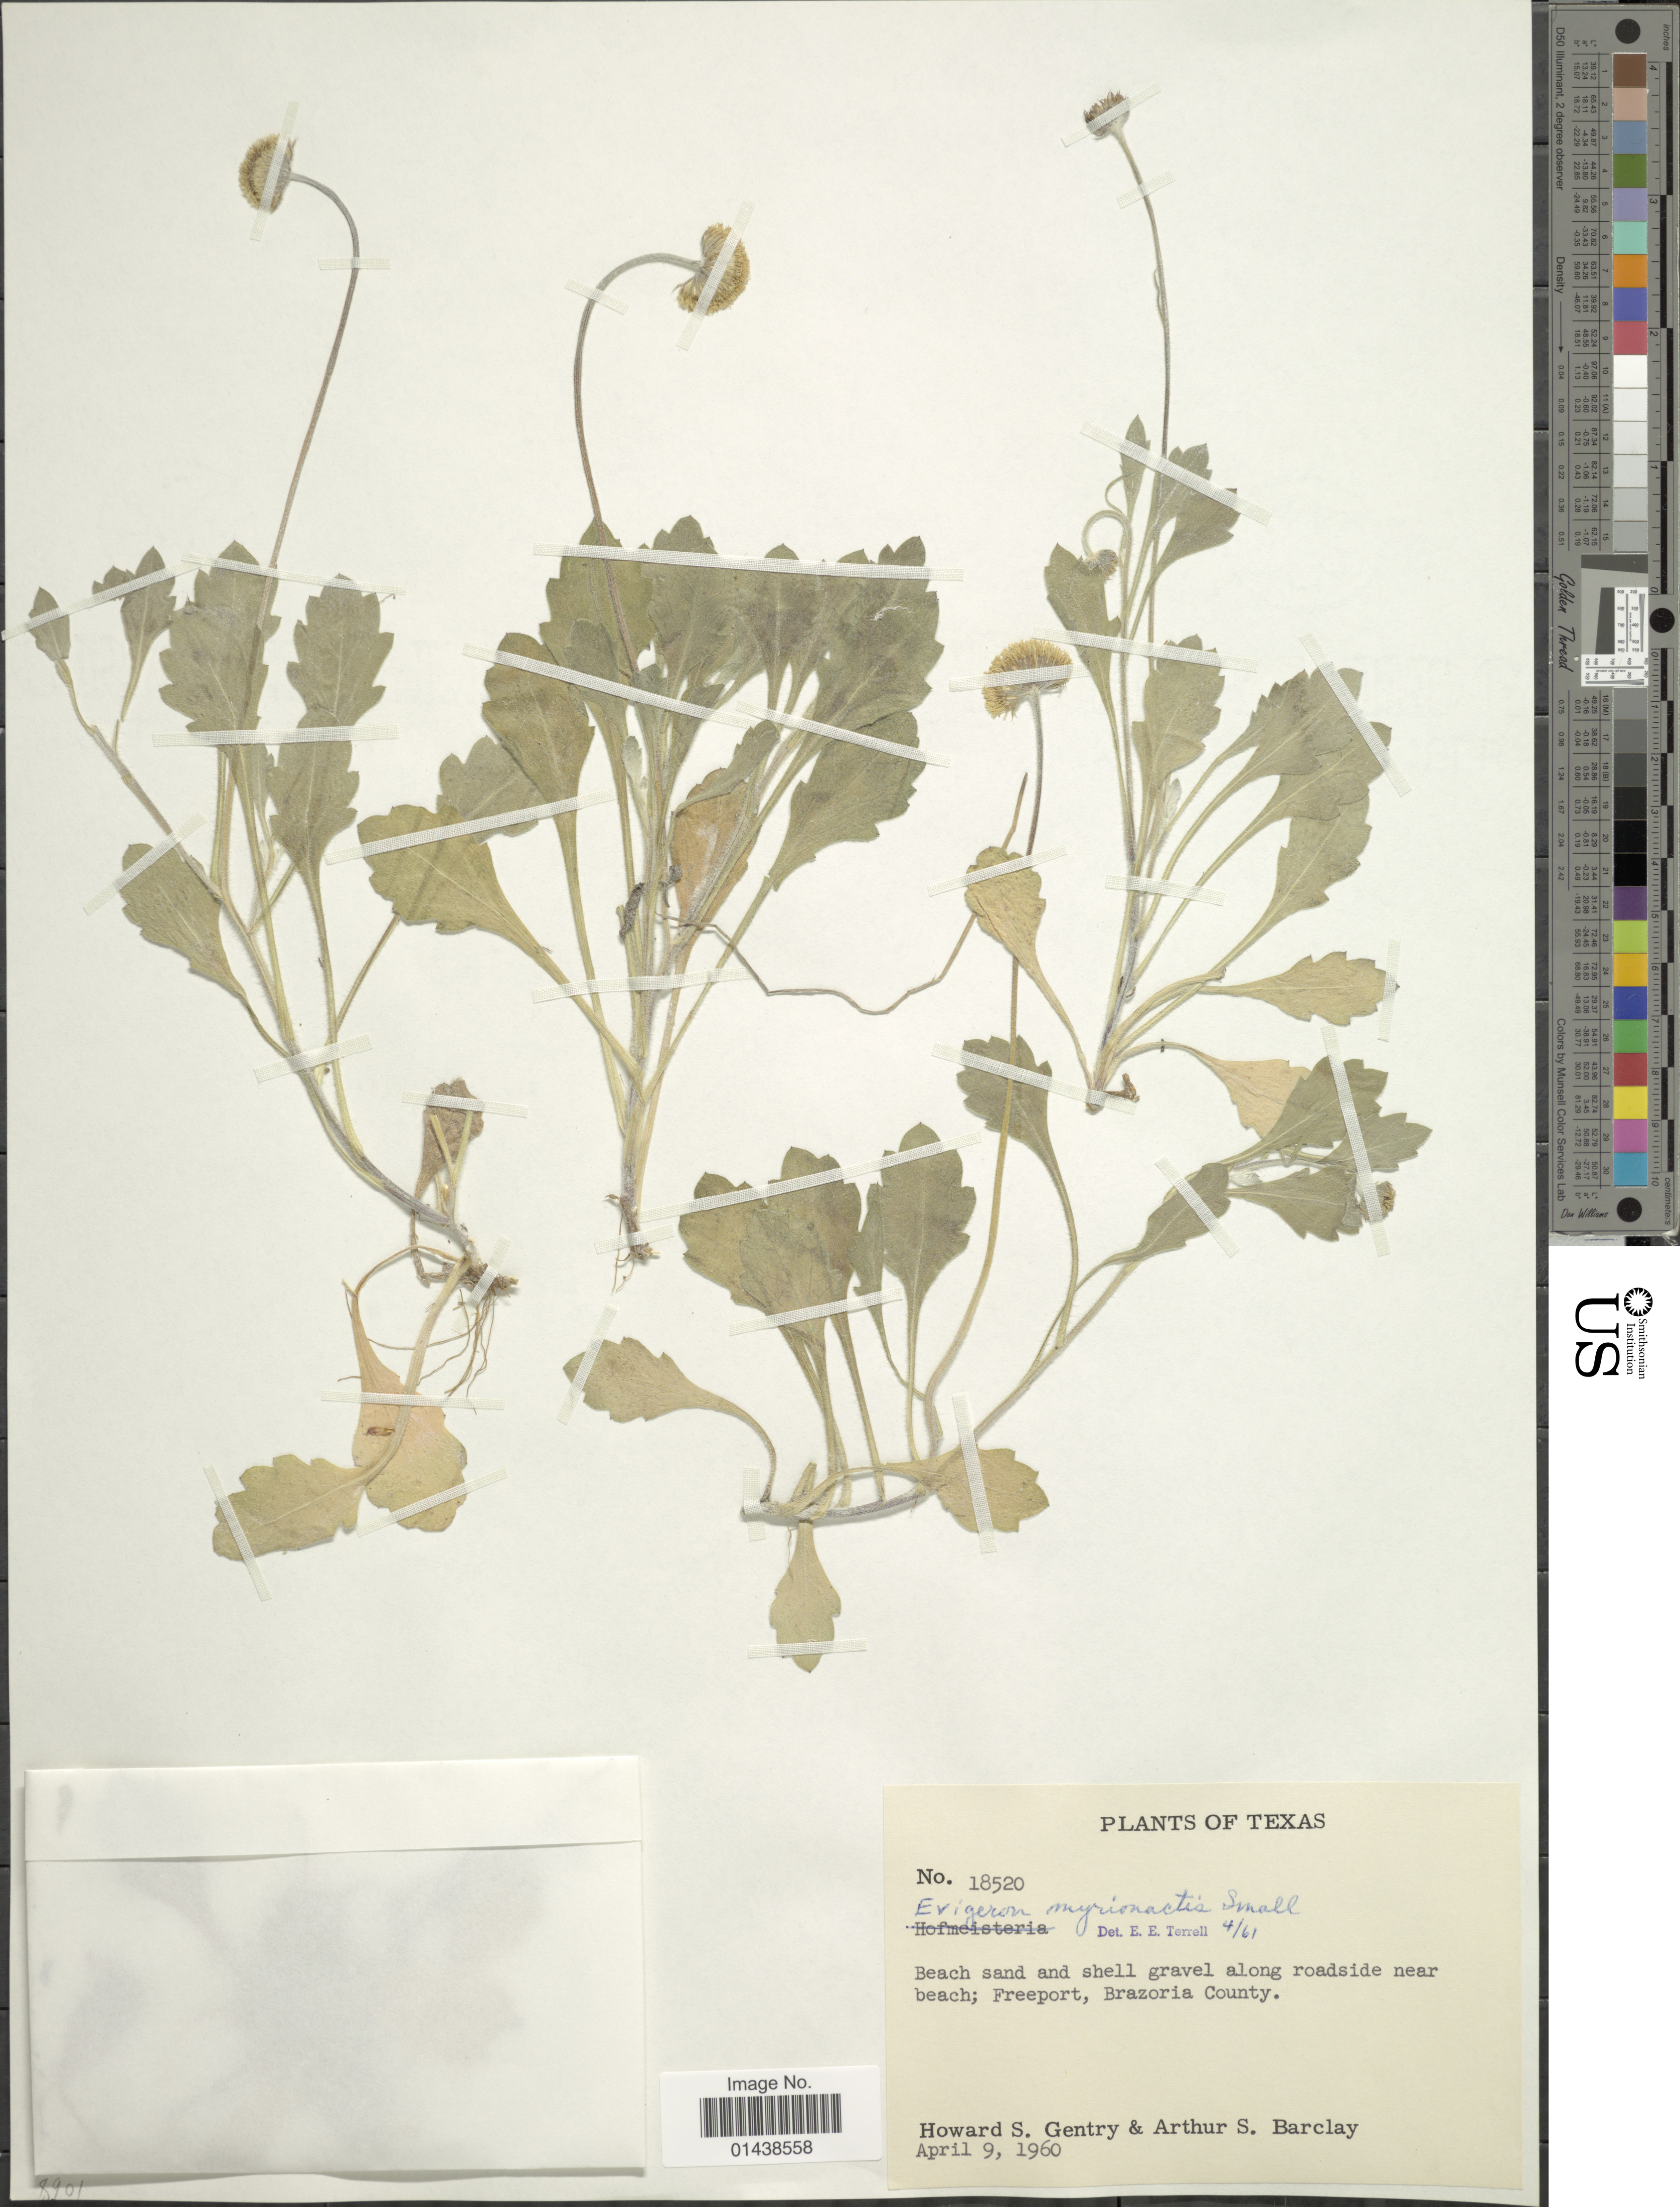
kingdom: Plantae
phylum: Tracheophyta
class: Magnoliopsida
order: Asterales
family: Asteraceae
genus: Erigeron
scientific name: Erigeron myrionactis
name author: Small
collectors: H. S. Gentry & A. S. Barclay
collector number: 18520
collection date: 1960-04-09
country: United States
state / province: Texas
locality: Freeport, Brazoria County